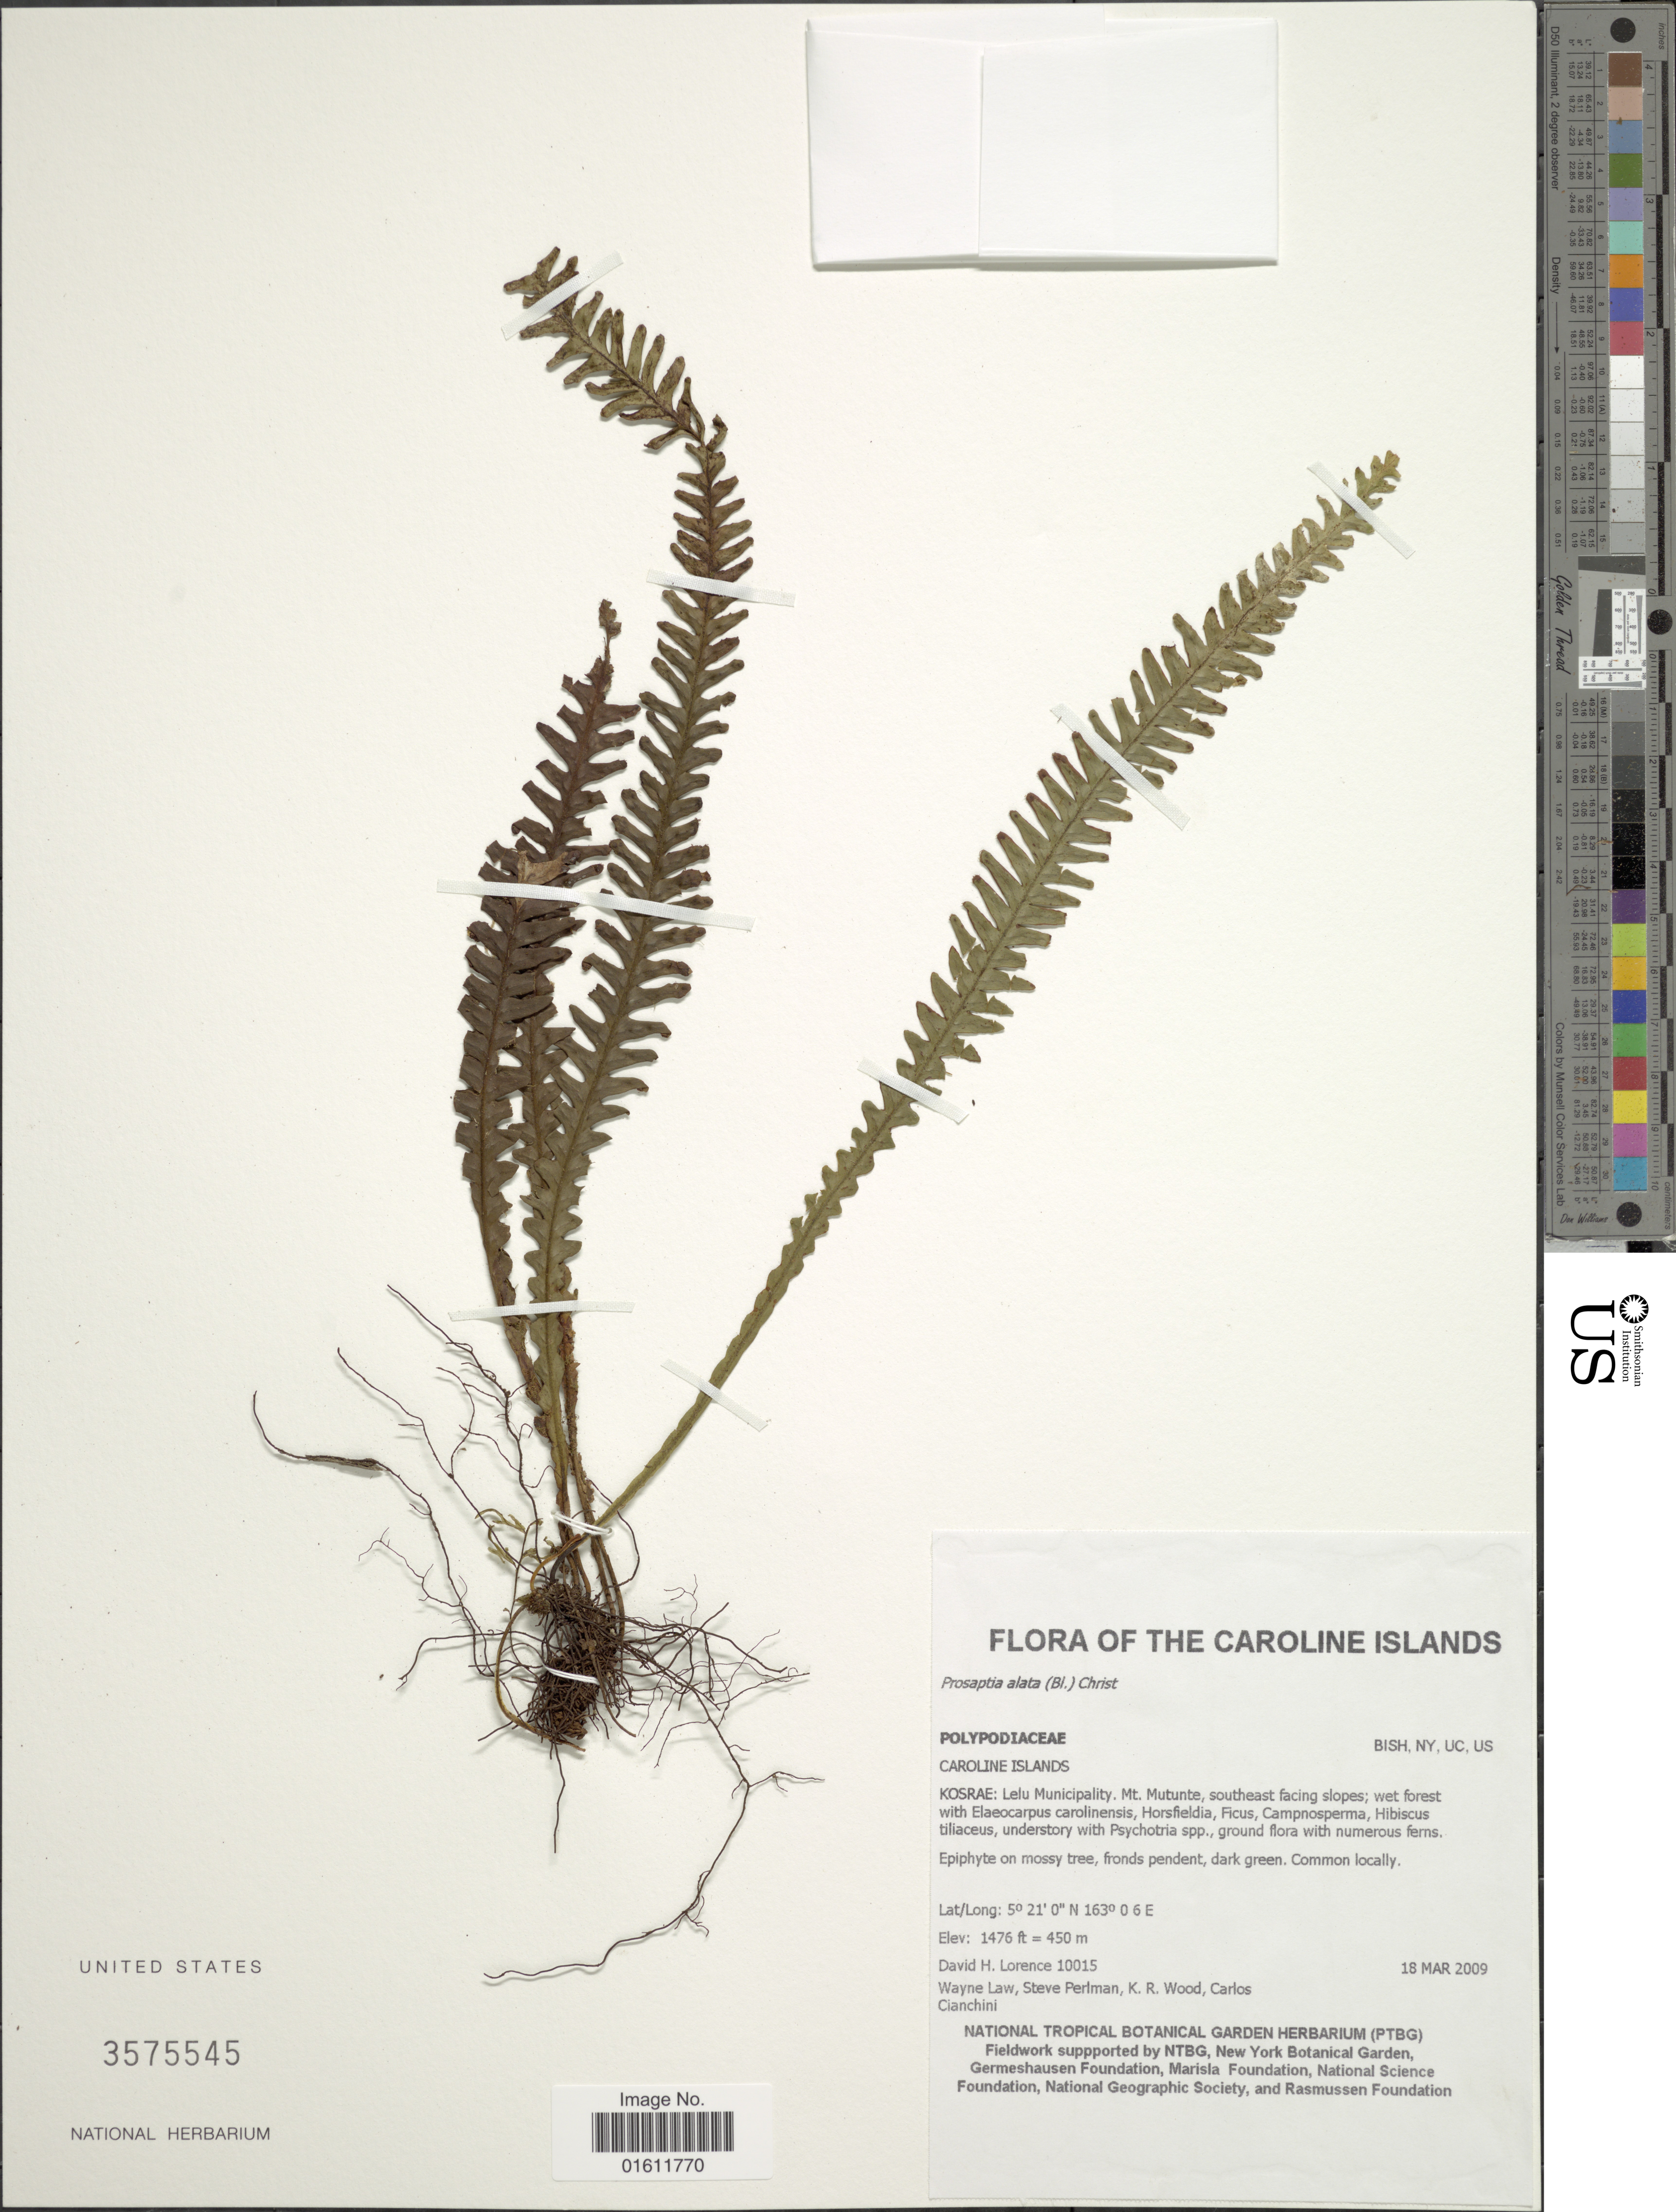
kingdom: Plantae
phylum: Tracheophyta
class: Polypodiopsida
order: Polypodiales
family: Polypodiaceae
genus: Prosaptia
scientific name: Prosaptia alata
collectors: D. Lorence, W. Law, S. Perlman, K. R. Wood & C. Cianchini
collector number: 10015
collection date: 2009-03-18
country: Micronesia, Federated States of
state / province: Kosrae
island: Lelu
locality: Caroline Islands, Lelu Municipality, Mt. Mutunte, southeast facing slopes.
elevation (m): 450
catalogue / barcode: US 3575545